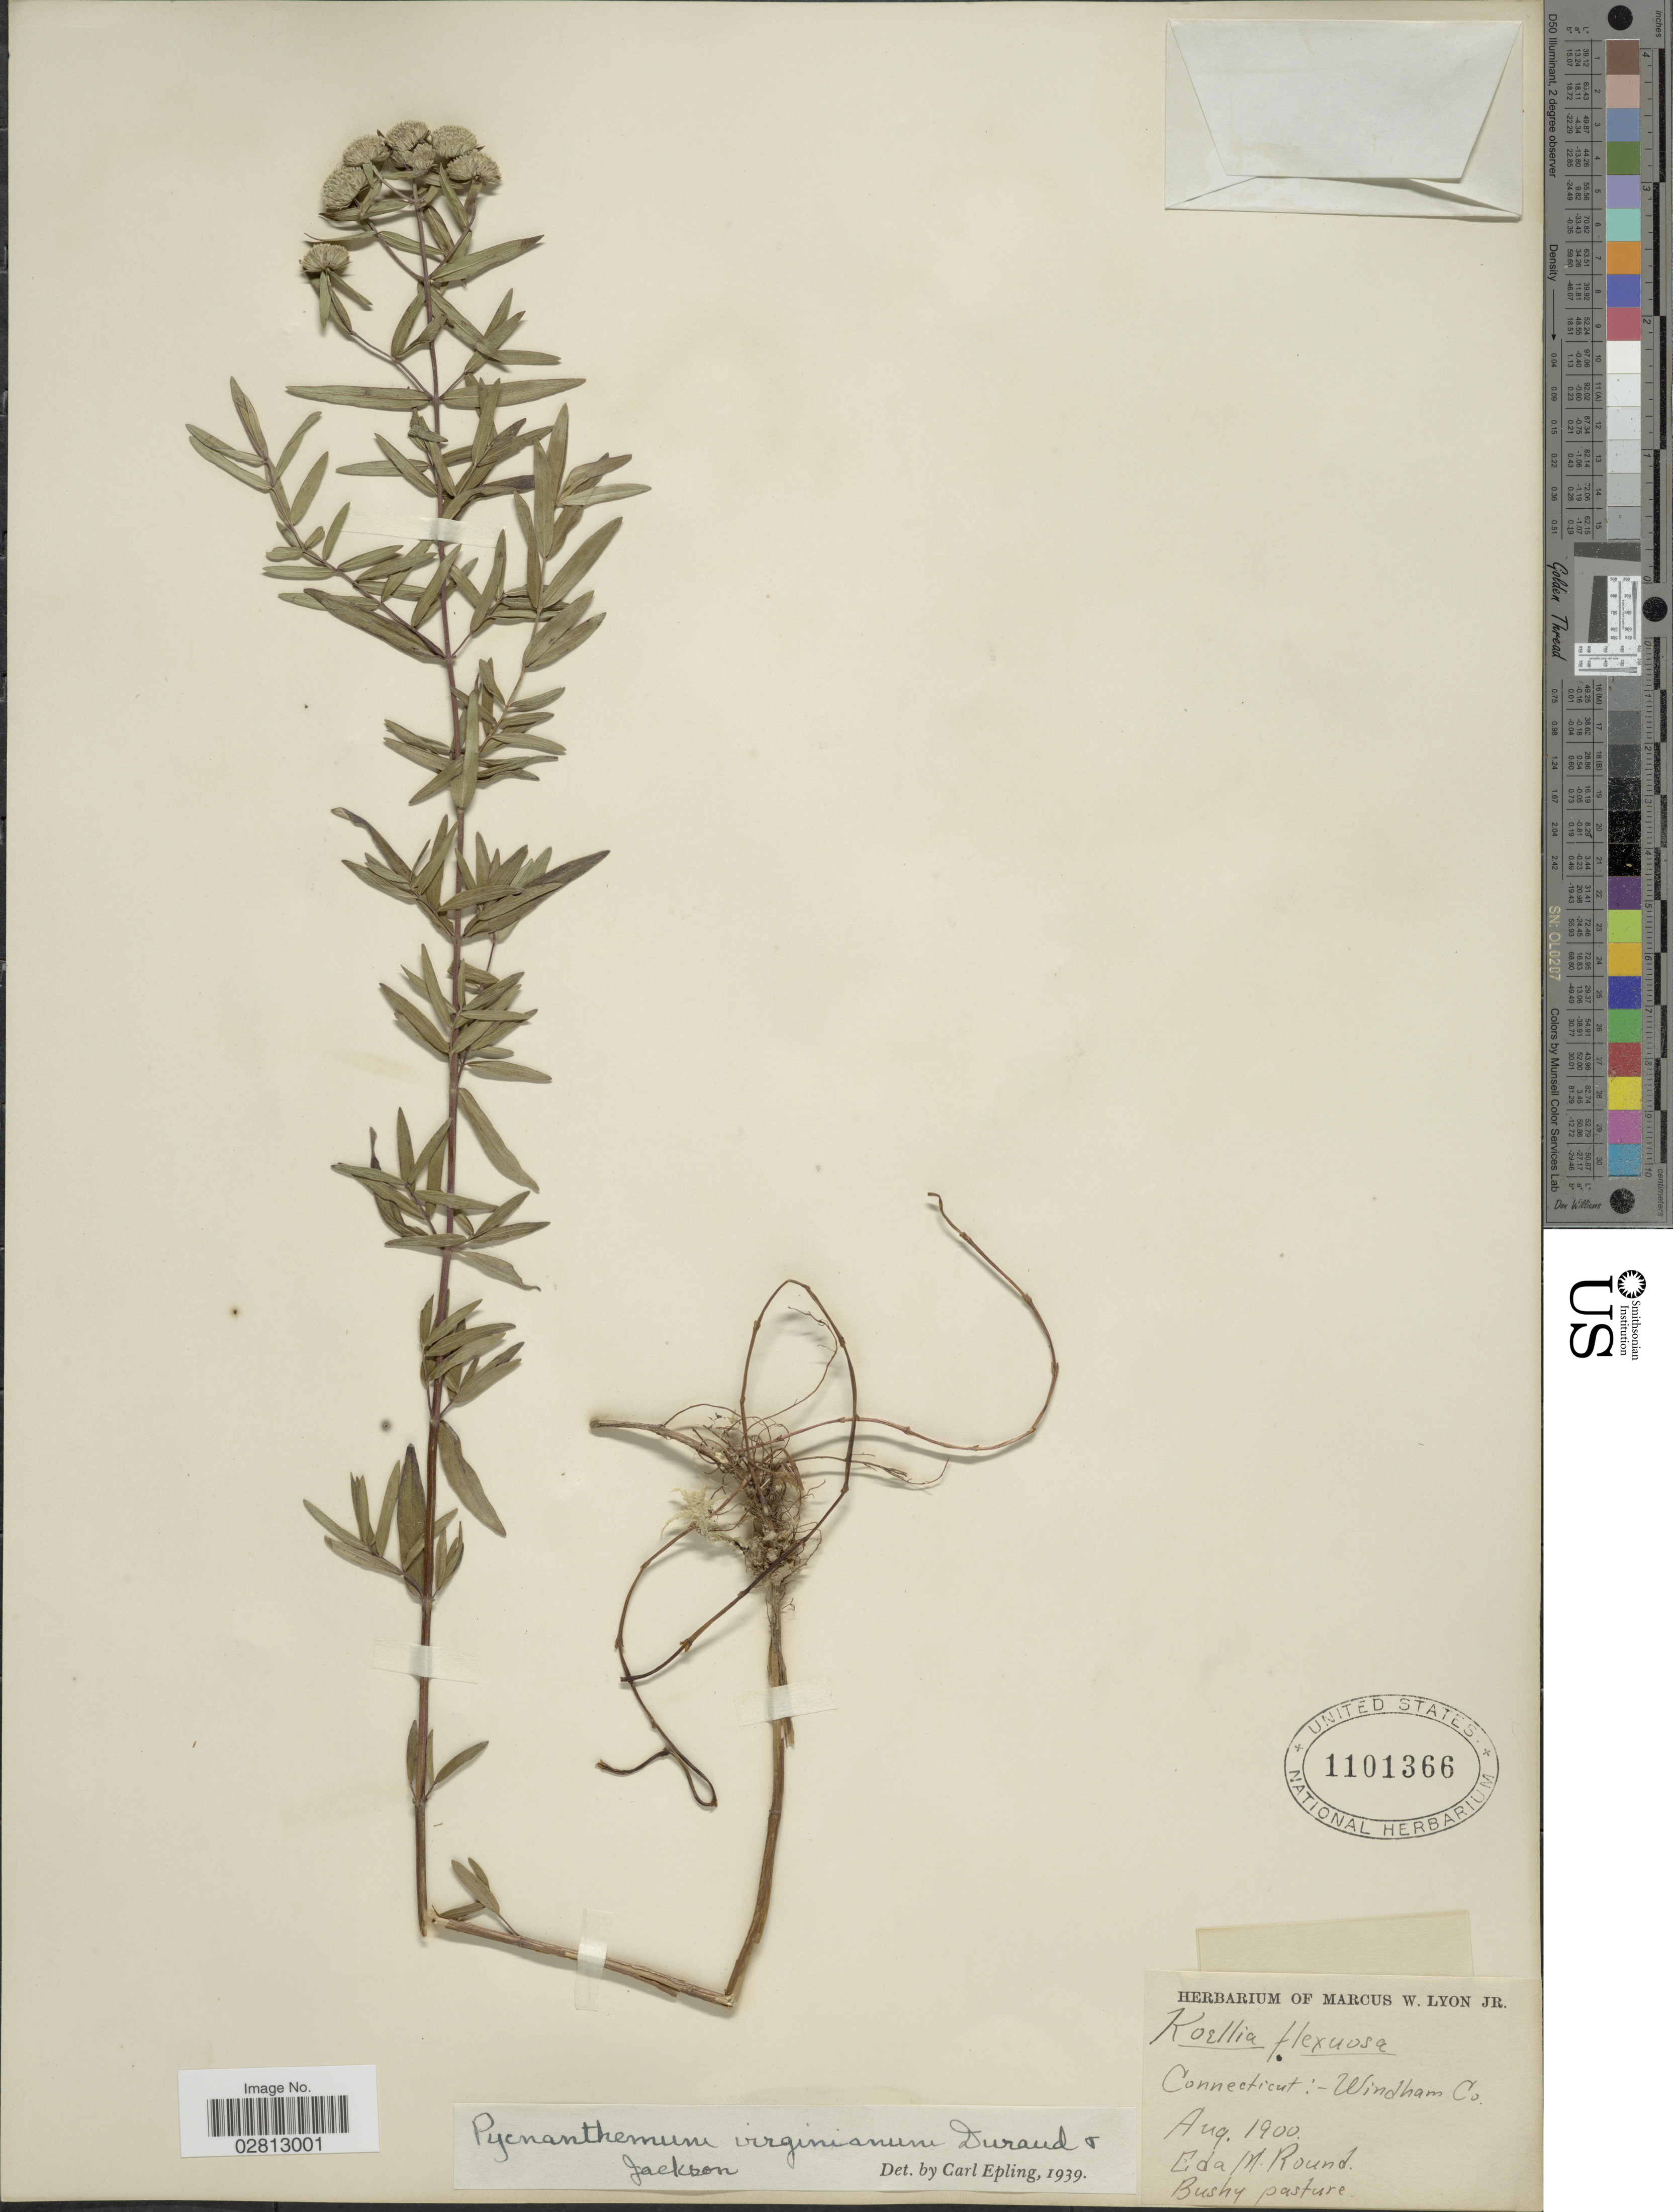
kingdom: Plantae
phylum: Tracheophyta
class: Magnoliopsida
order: Lamiales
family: Lamiaceae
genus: Pycnanthemum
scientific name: Pycnanthemum virginianum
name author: (L.) Durand & B.D. Jacks. ex B.L. Rob. & Fernald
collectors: E. Round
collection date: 1900-08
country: United States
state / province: Connecticut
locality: Windham Co.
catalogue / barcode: US 1101366